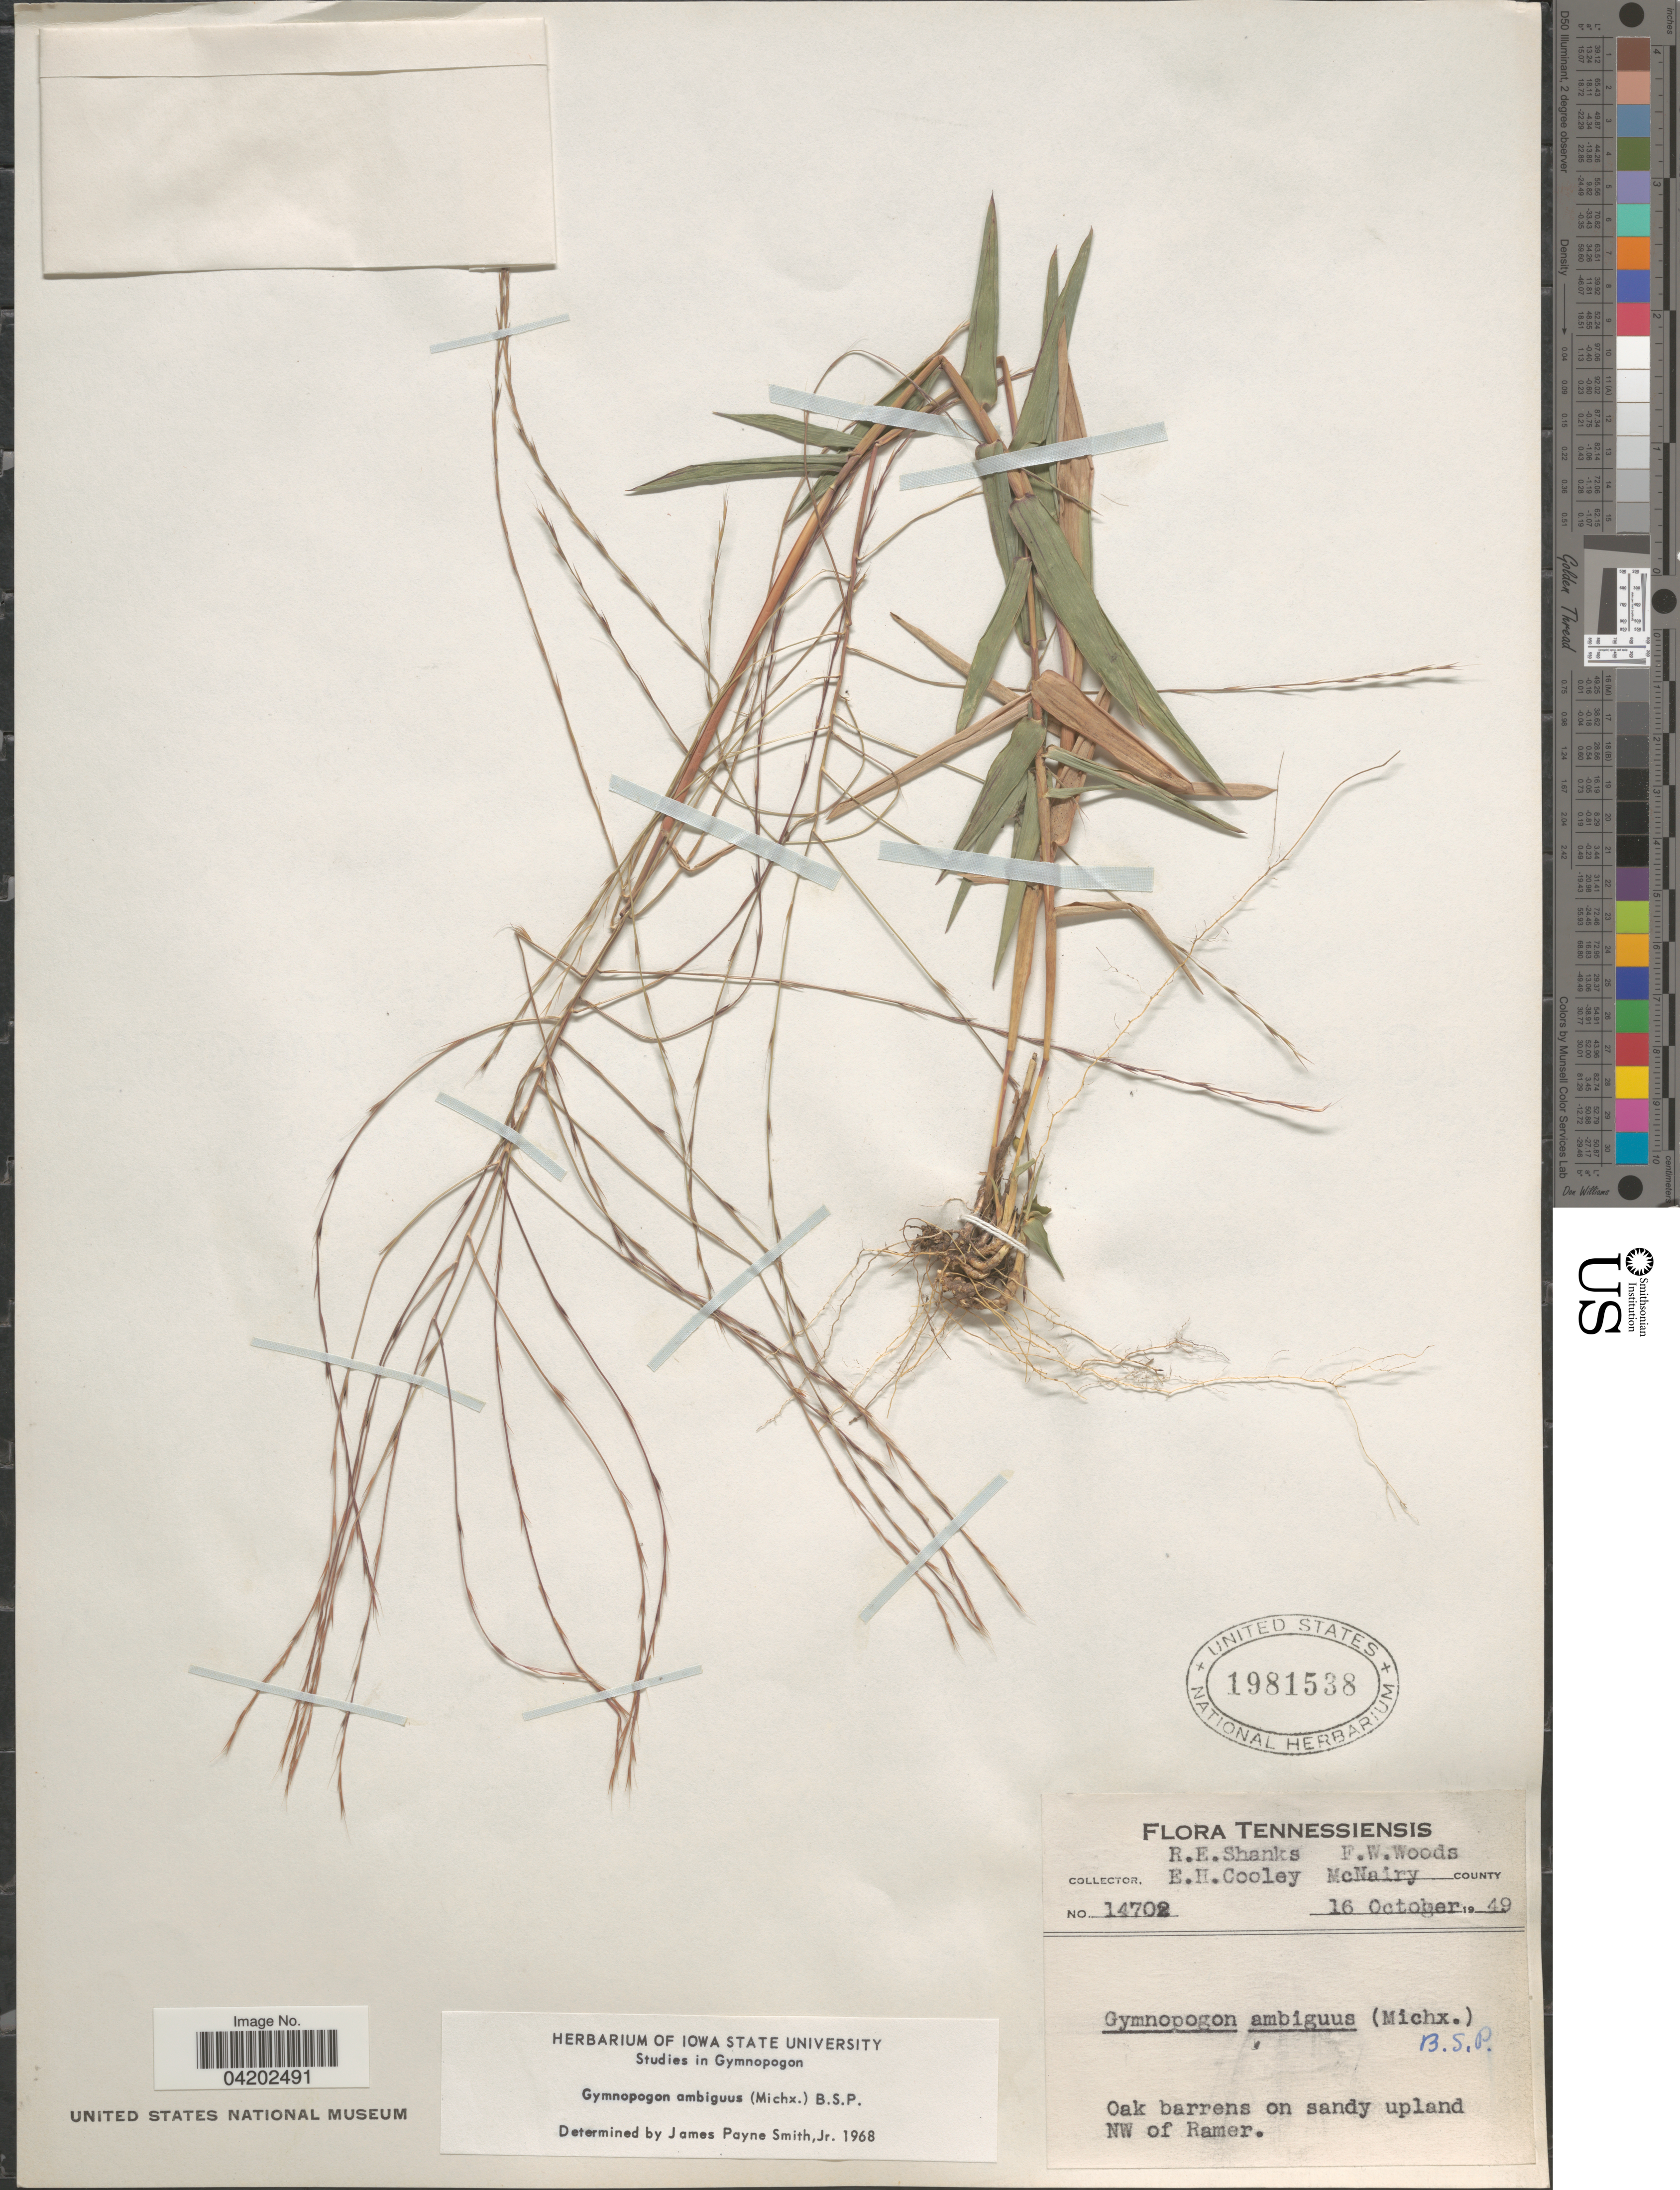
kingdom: Plantae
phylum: Tracheophyta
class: Liliopsida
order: Poales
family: Poaceae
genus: Gymnopogon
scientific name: Gymnopogon ambiguus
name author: (Michx.) Britton, Stearns & Poggenb.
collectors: R. Shanks, F. W. Woods & E. H. Cooley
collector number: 14702*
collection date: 1949-10-16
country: United States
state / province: Tennessee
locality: McNairy County. Oak barrens on sandy upland NW of Ramer.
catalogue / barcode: US 1981538